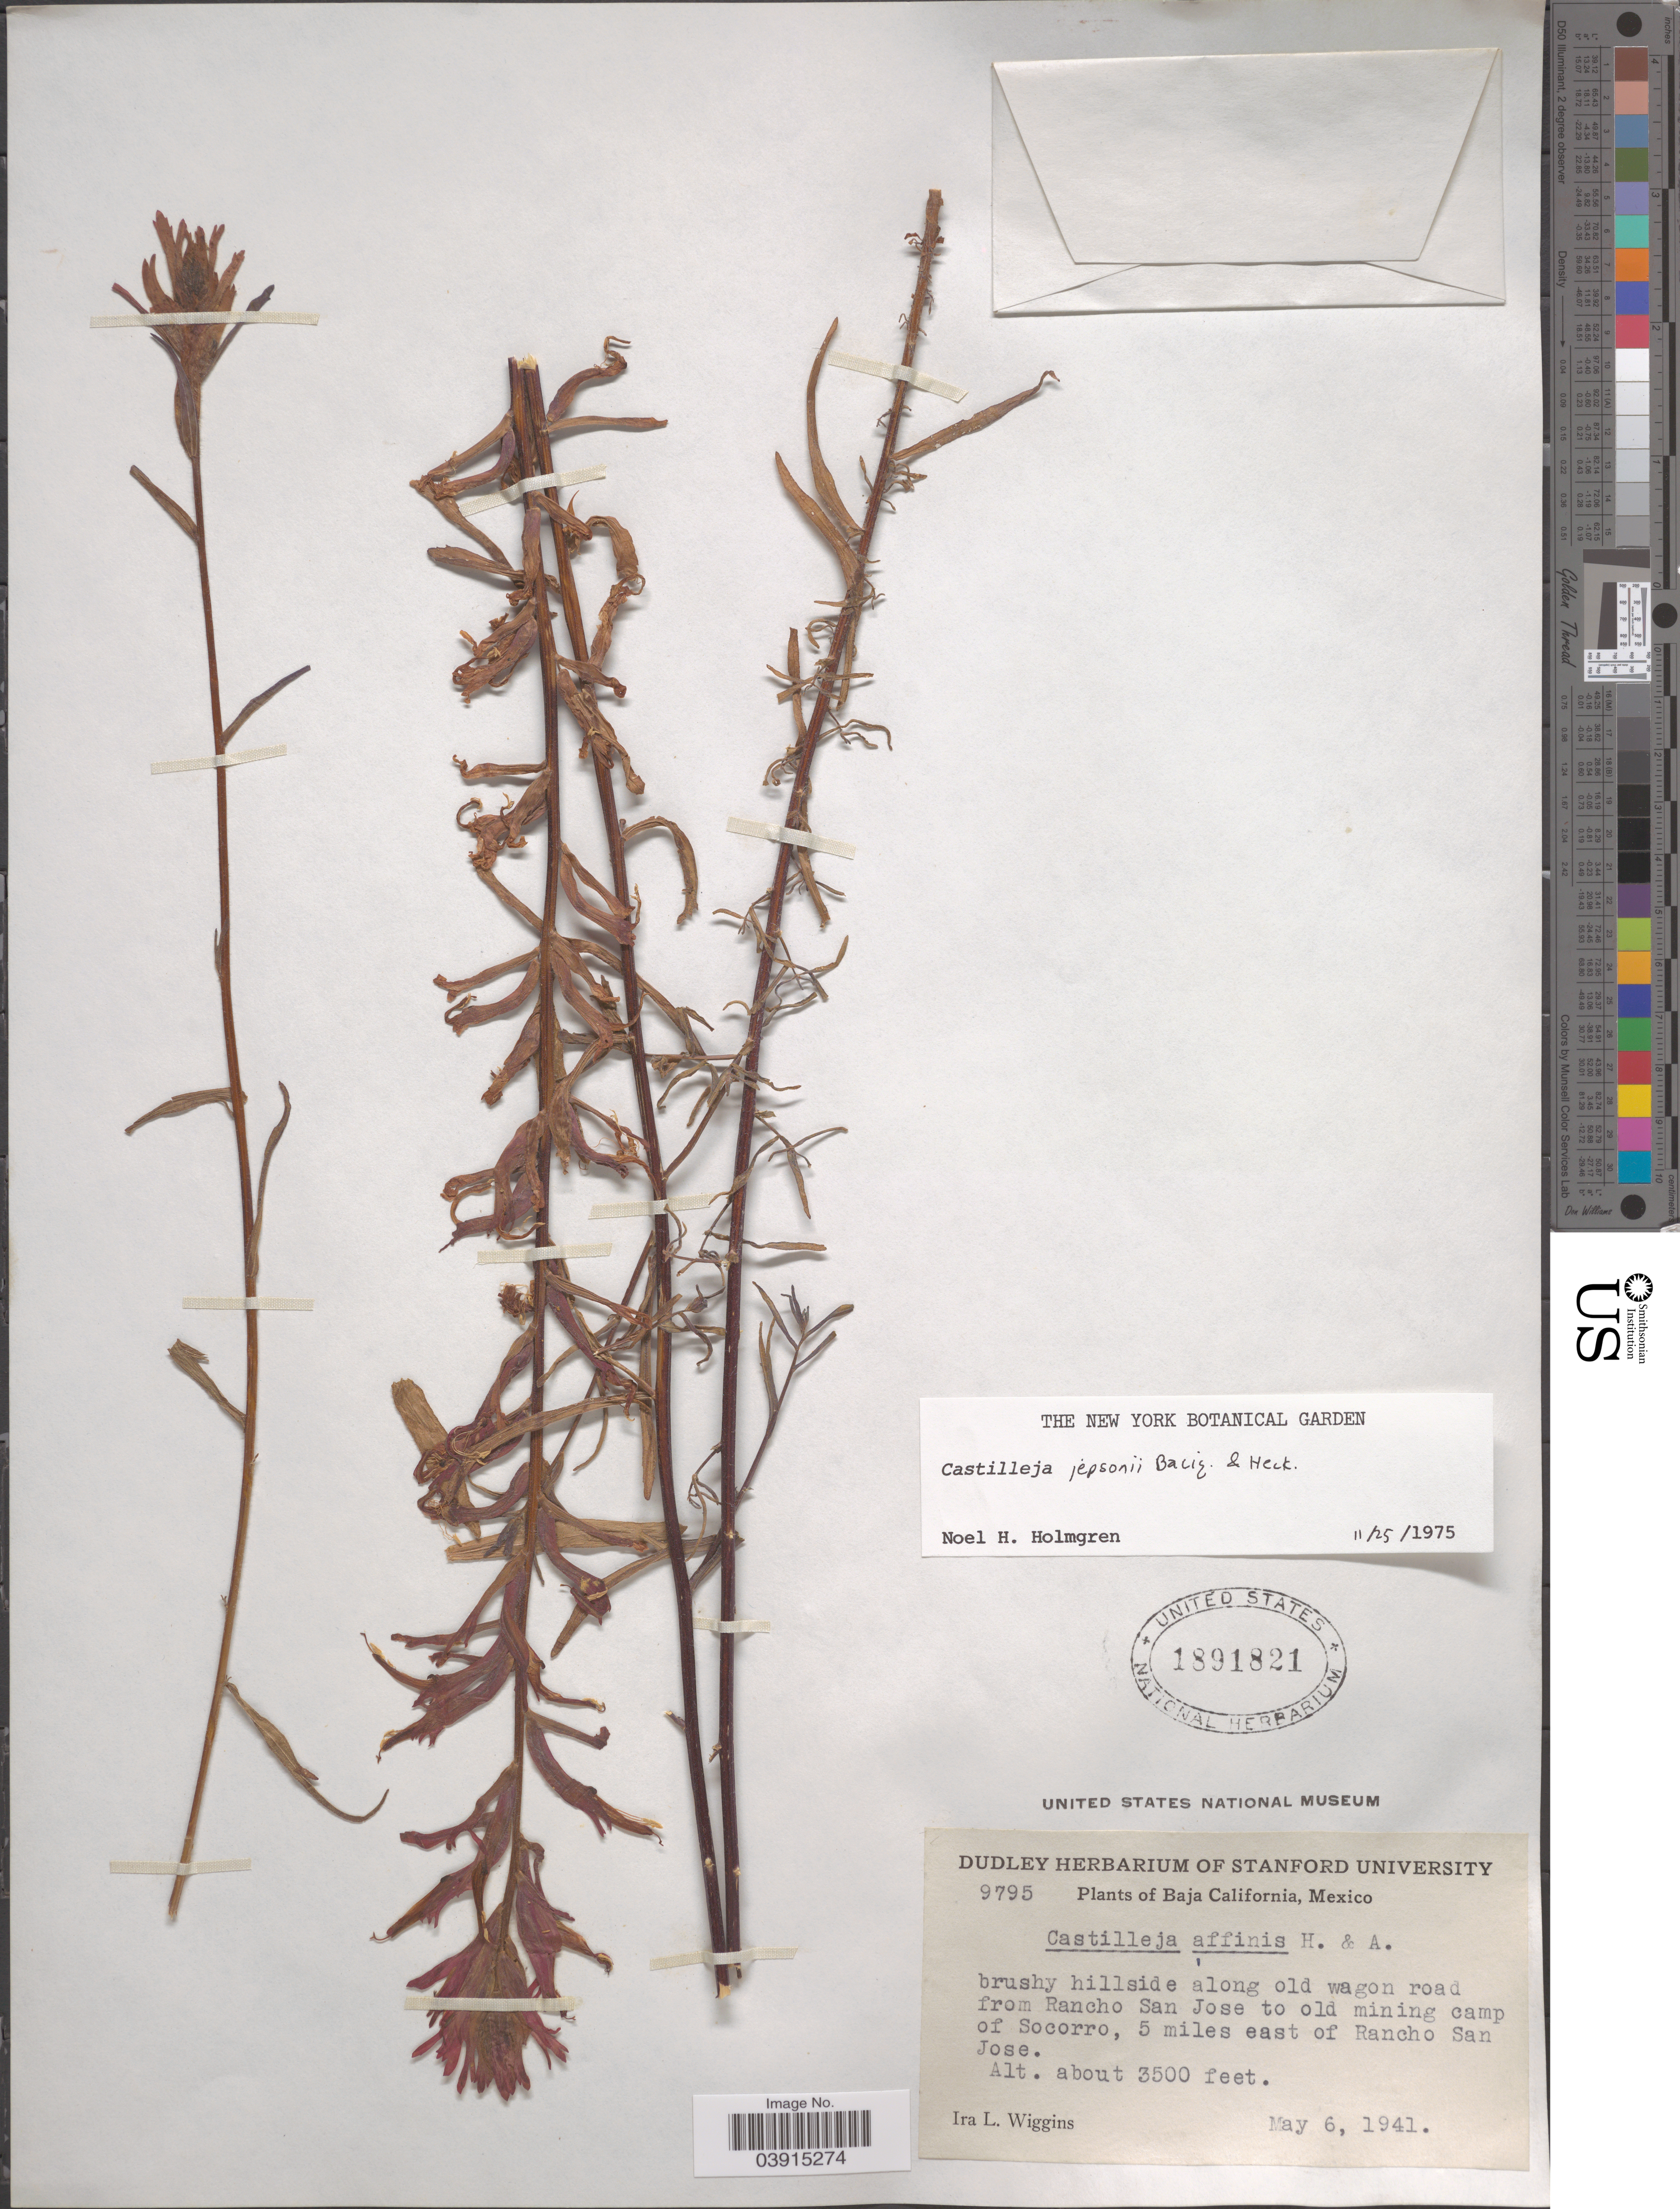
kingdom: Plantae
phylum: Tracheophyta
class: Magnoliopsida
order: Lamiales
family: Orobanchaceae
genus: Castilleja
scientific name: Castilleja jepsonii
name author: Bacig. & Heckard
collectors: I. L. Wiggins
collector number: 9795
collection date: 1941-05-06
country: Mexico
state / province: Baja California Norte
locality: Along old wagon road from Rancho San Jose to old mining camp of Socorro, 5 miles east of Rancho San Jose.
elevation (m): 1067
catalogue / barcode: US 1891821